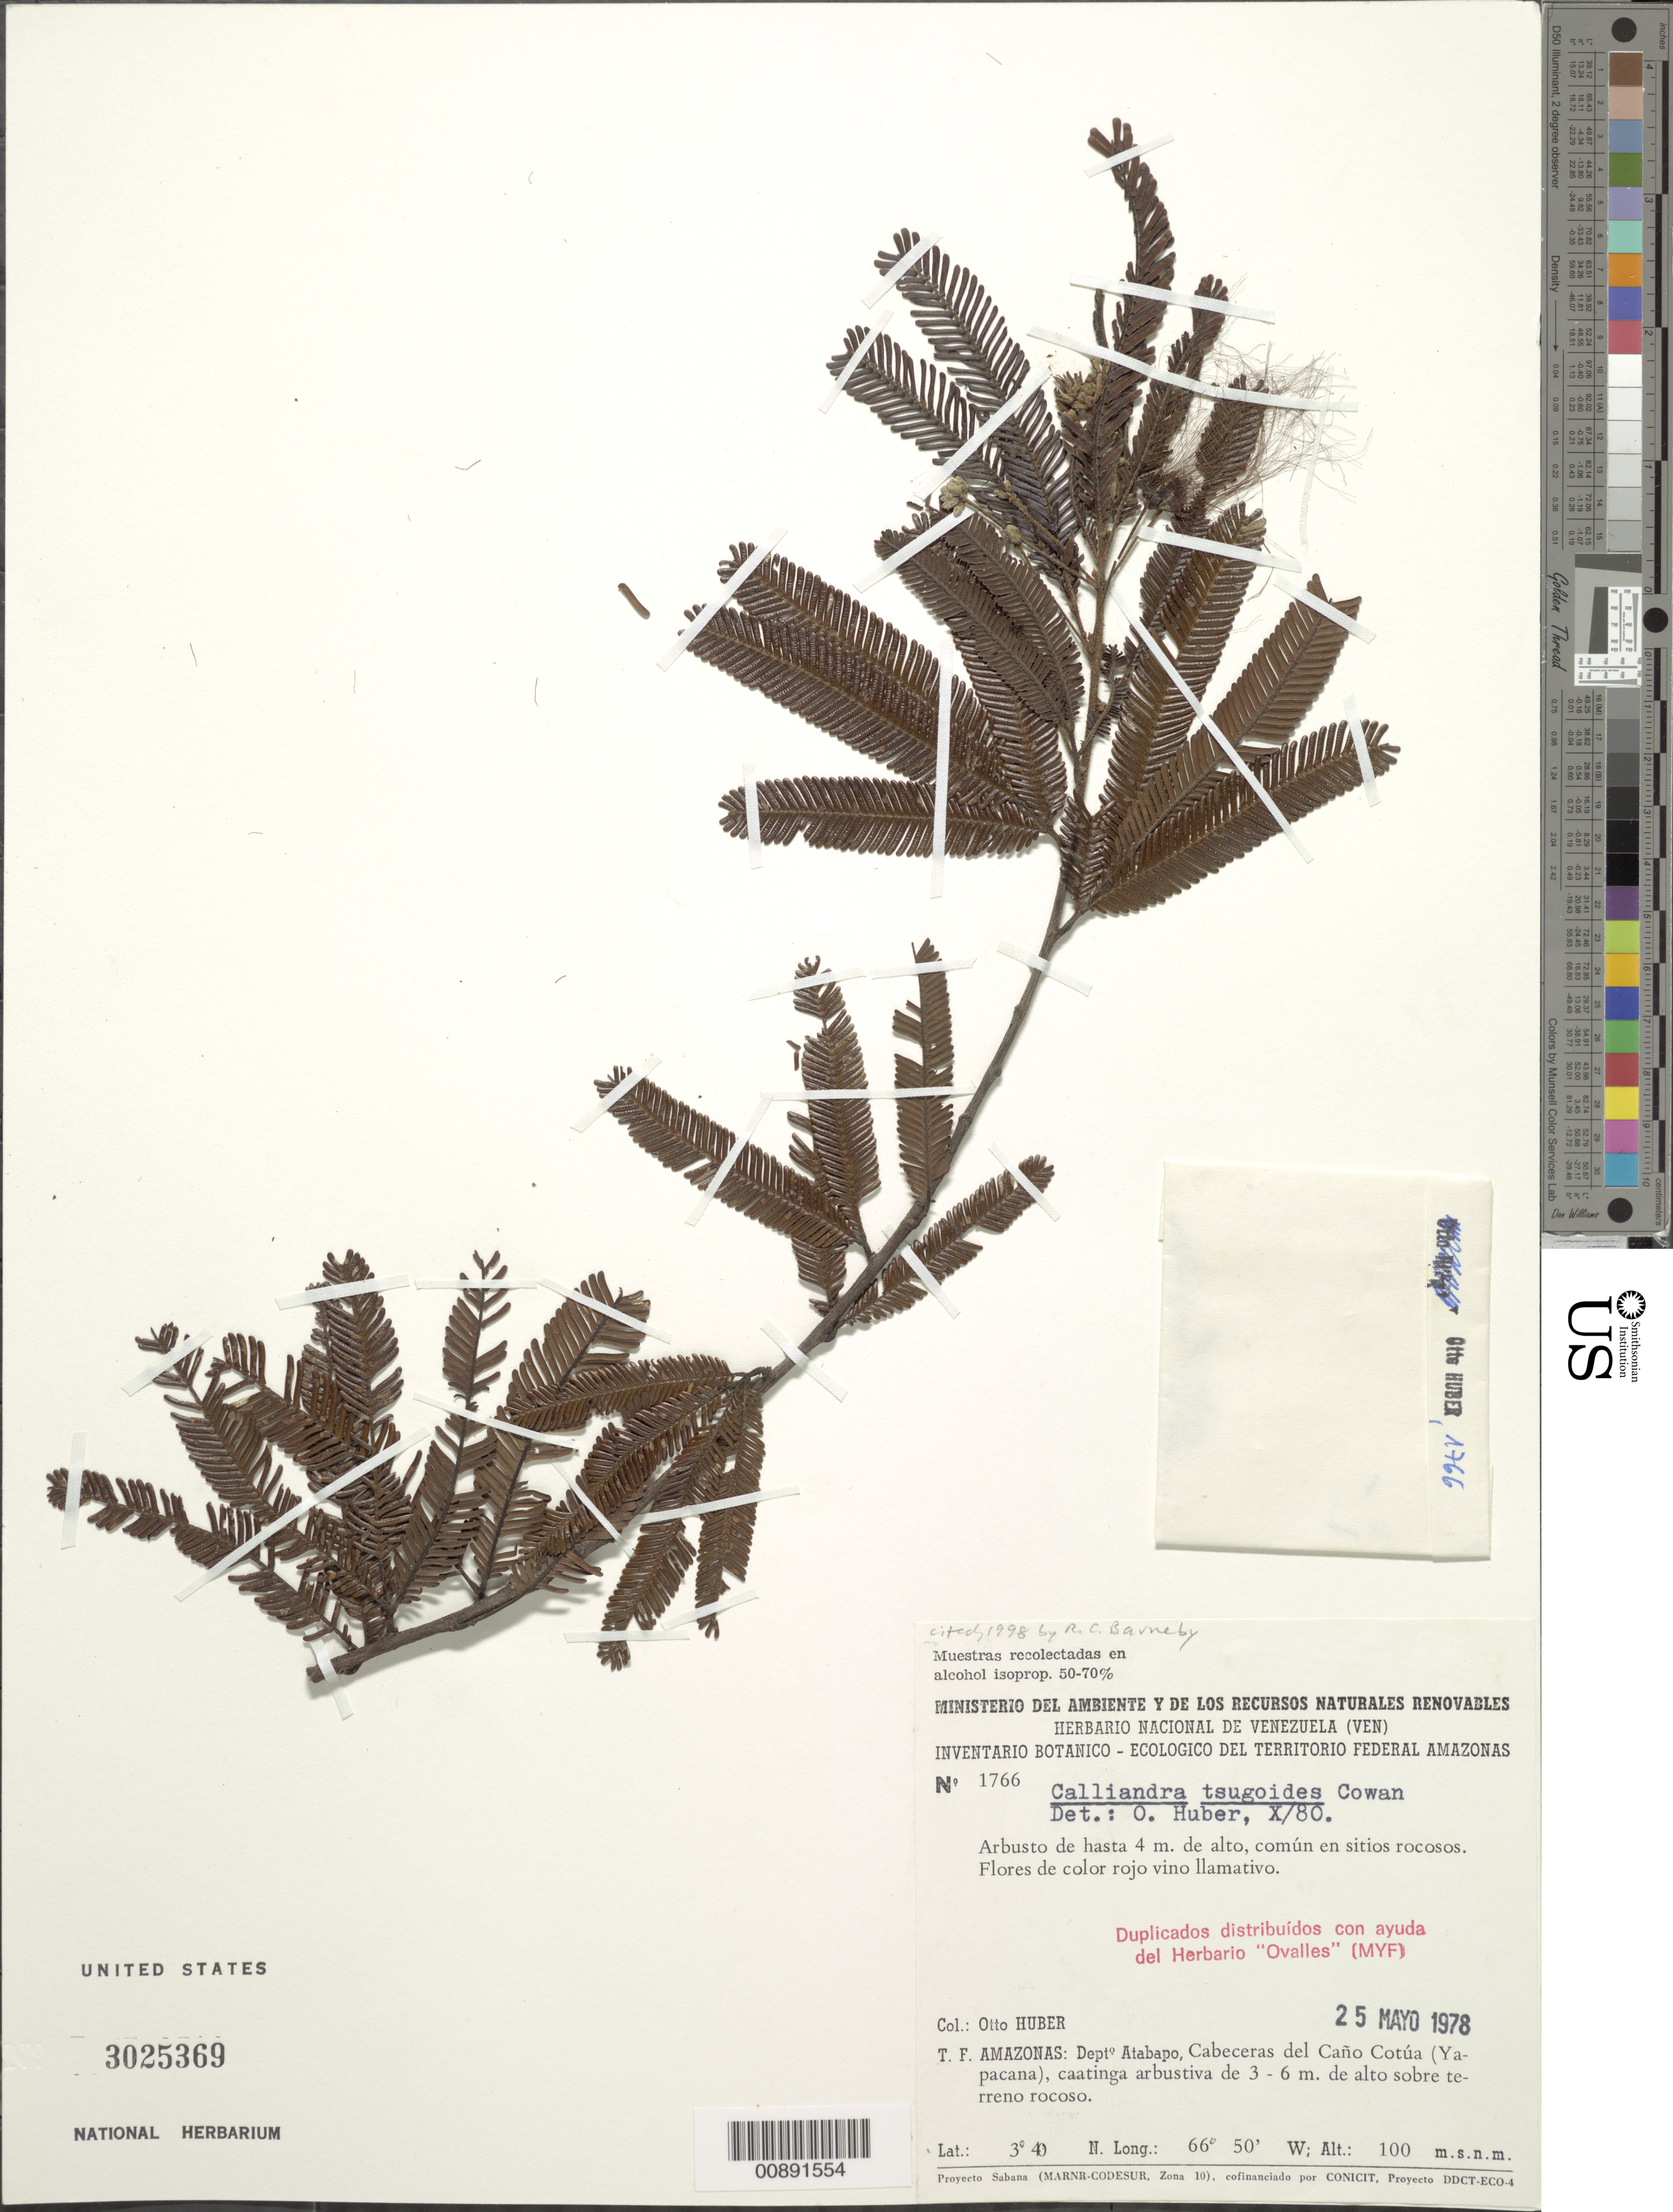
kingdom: Plantae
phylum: Tracheophyta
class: Magnoliopsida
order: Fabales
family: Fabaceae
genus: Calliandra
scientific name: Calliandra tsugoides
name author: R.S. Cowan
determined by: Huber, Otto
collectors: O. Huber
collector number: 1766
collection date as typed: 25-May-78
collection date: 1978-05-25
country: Venezuela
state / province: Amazonas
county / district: Atabapo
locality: Caño Cotúa (Yapacana)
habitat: Caatinga arbustiva de 3-6m de alto sobre terreno rocoso; en sitios rocosos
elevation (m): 100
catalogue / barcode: US 3025369